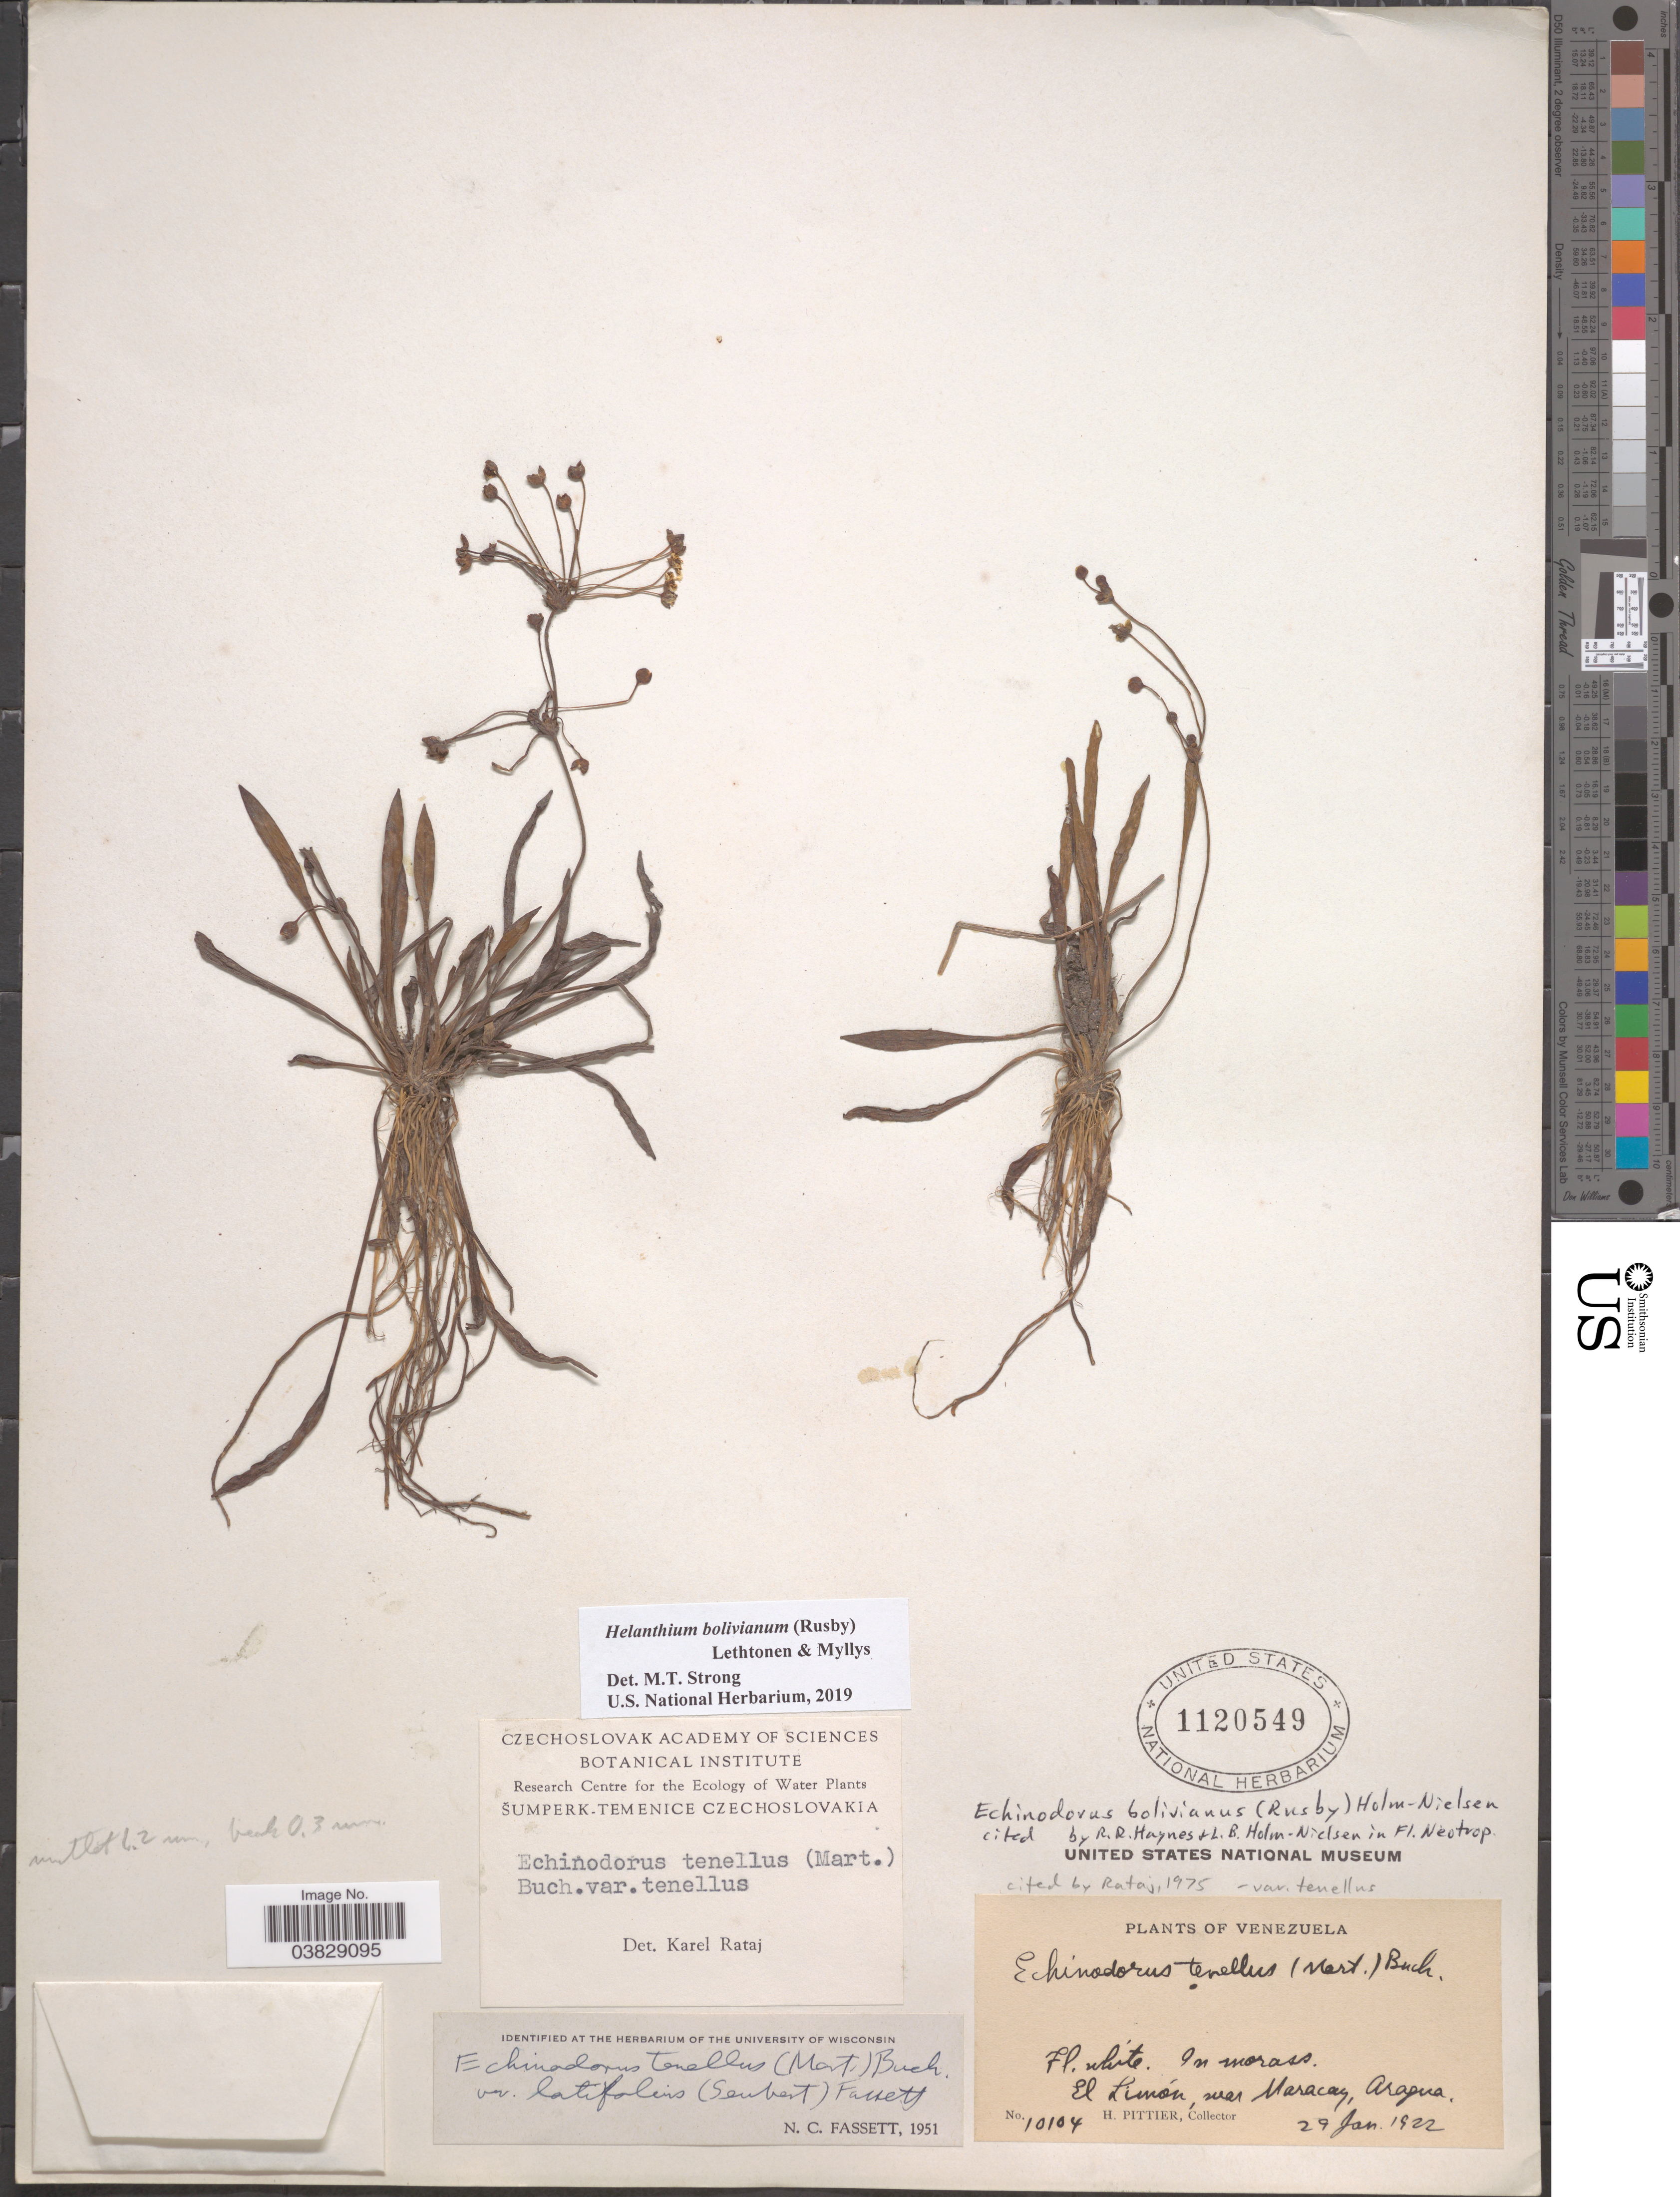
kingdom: Plantae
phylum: Tracheophyta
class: Liliopsida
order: Alismatales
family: Alismataceae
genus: Helanthium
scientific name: Helanthium bolivianum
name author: (Rusby) Lehtonen & Myllys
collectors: H. F. Pittier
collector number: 10104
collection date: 1922-01-29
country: Venezuela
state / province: Aragua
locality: El Limón, near Maracay.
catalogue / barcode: US 1120549